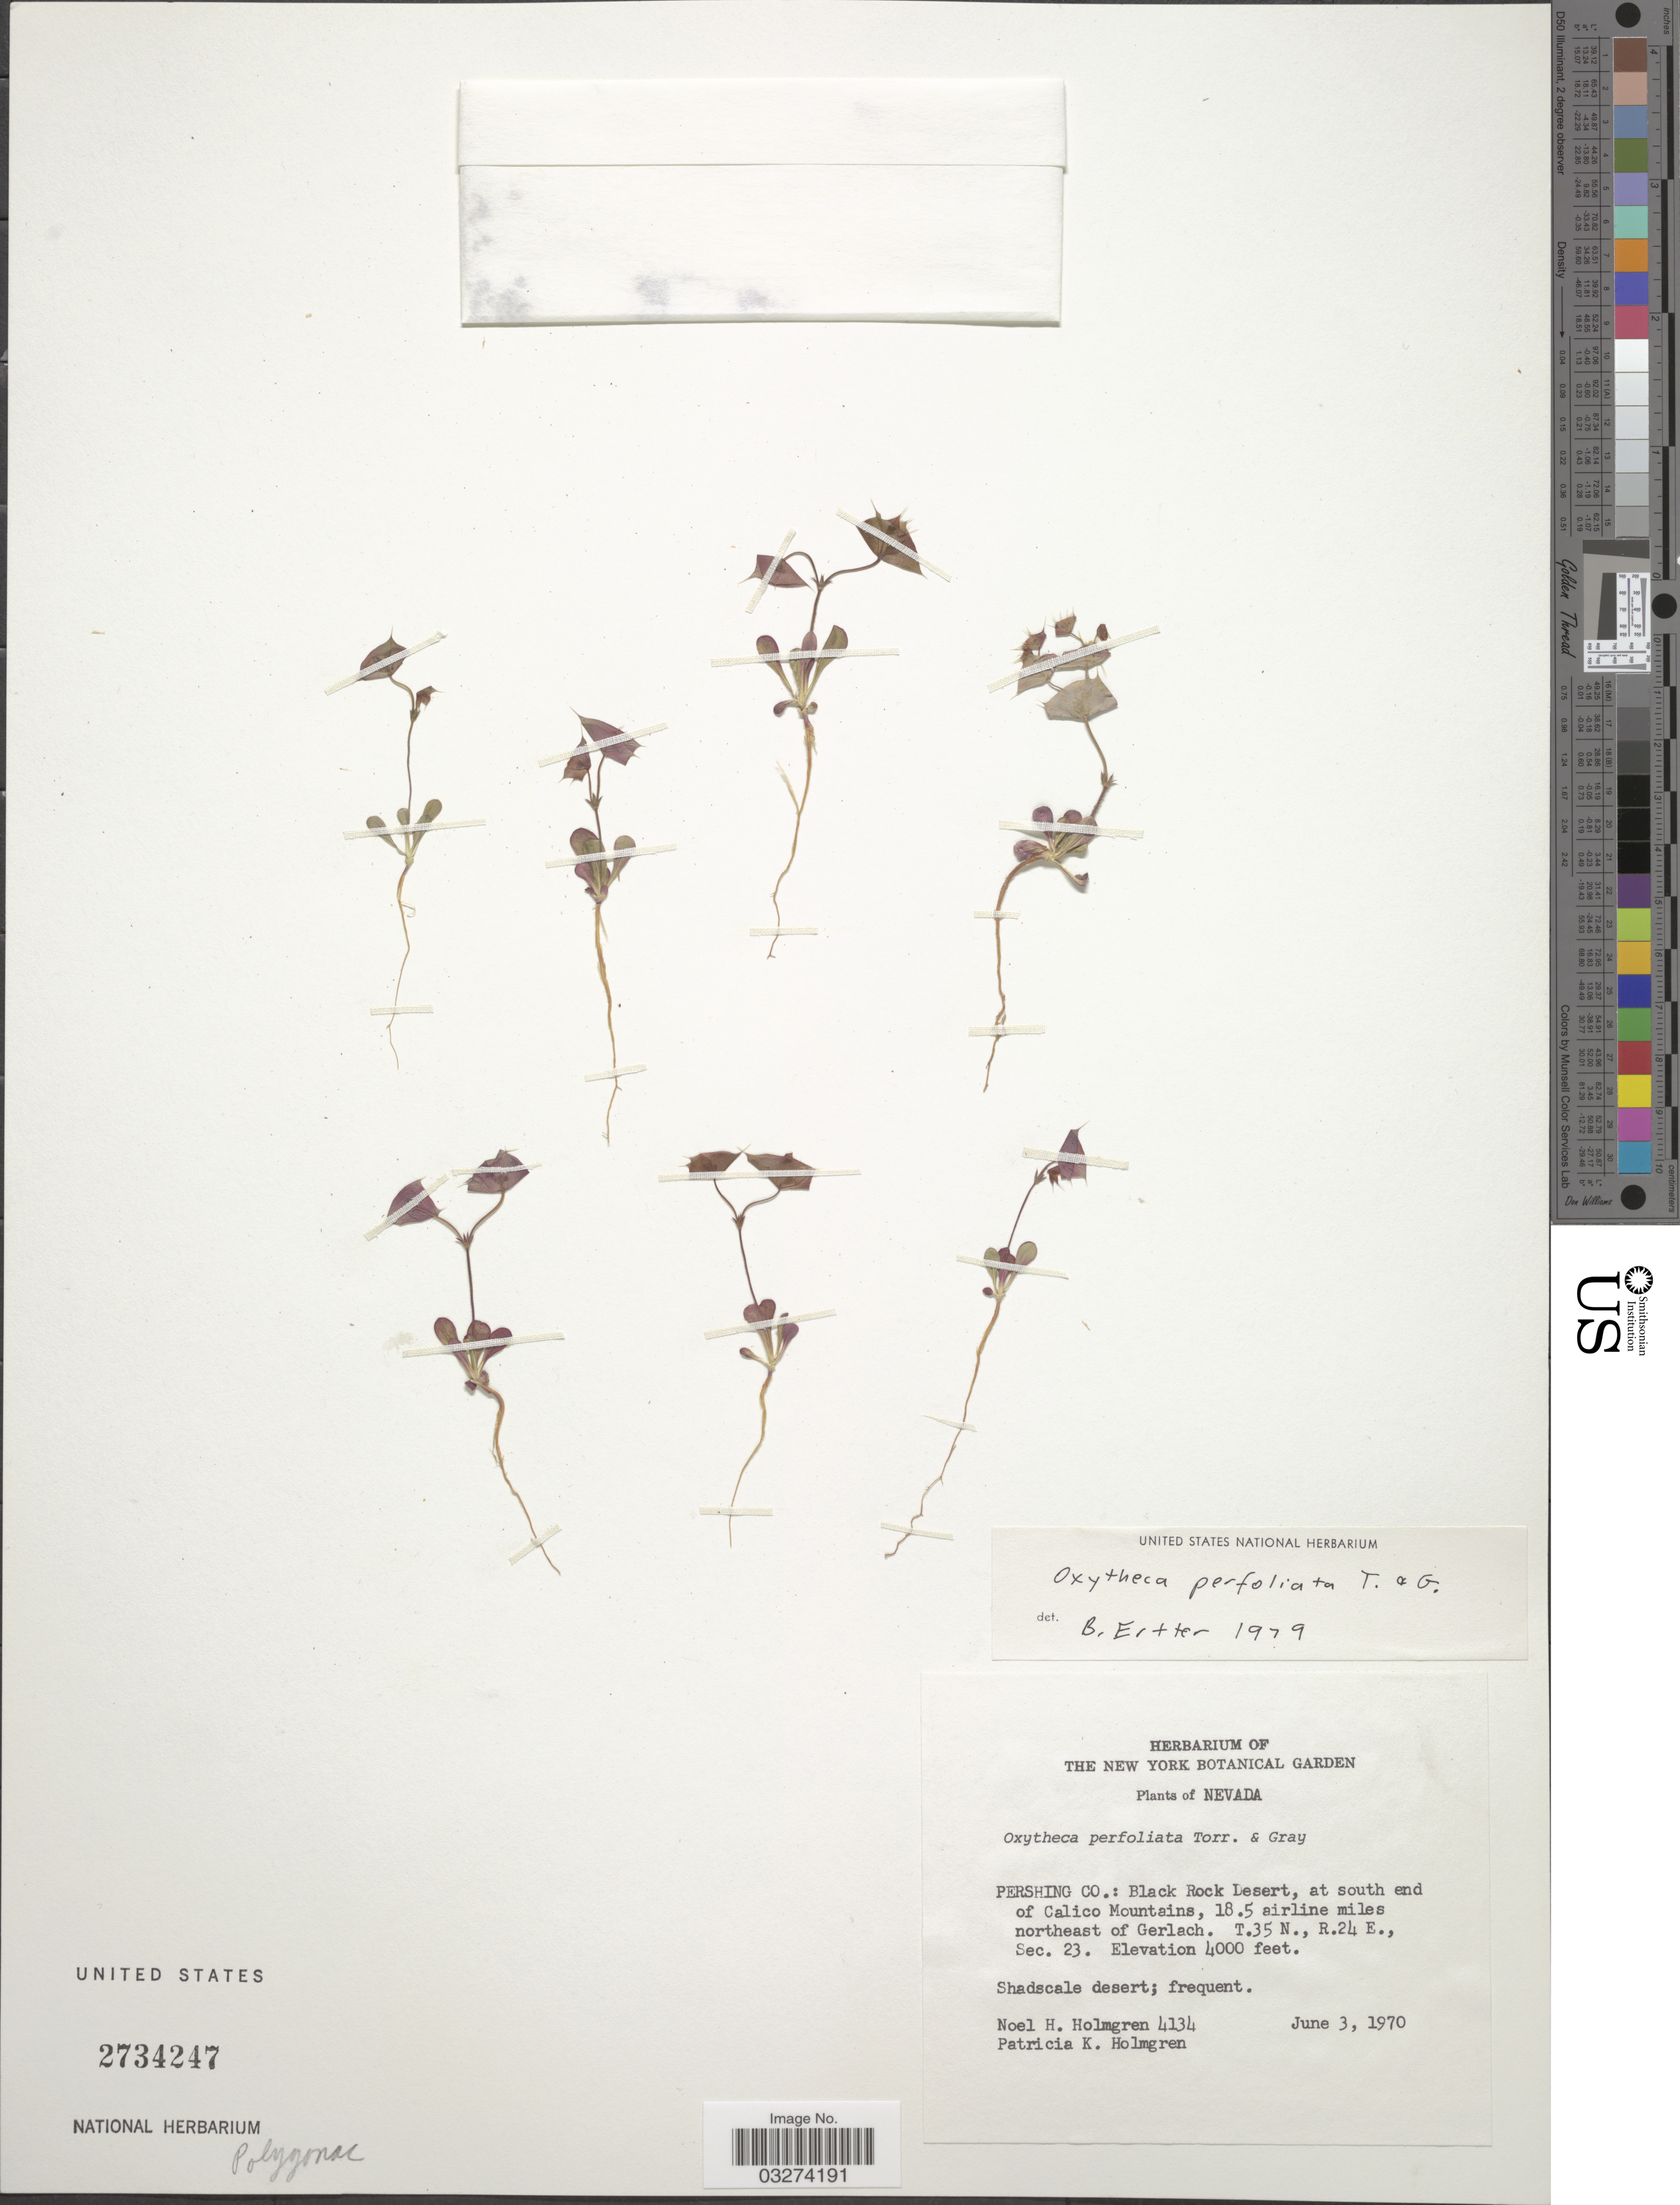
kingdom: Plantae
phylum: Tracheophyta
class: Magnoliopsida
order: Caryophyllales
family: Polygonaceae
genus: Oxytheca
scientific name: Oxytheca perfoliata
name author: Torr. & A. Gray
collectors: N. H. Holmgren & P. K. Holmgren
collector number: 4134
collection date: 1970-06-03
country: United States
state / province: Nevada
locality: Pershing Co.: Black Rock Desert, at south end of Calico Mountains, 18.5 airline miles northeast of Gerlach. T.35N., R.24 E., Sec. 23. Shadscale desert. [unsure placement]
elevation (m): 1219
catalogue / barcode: US 2734247